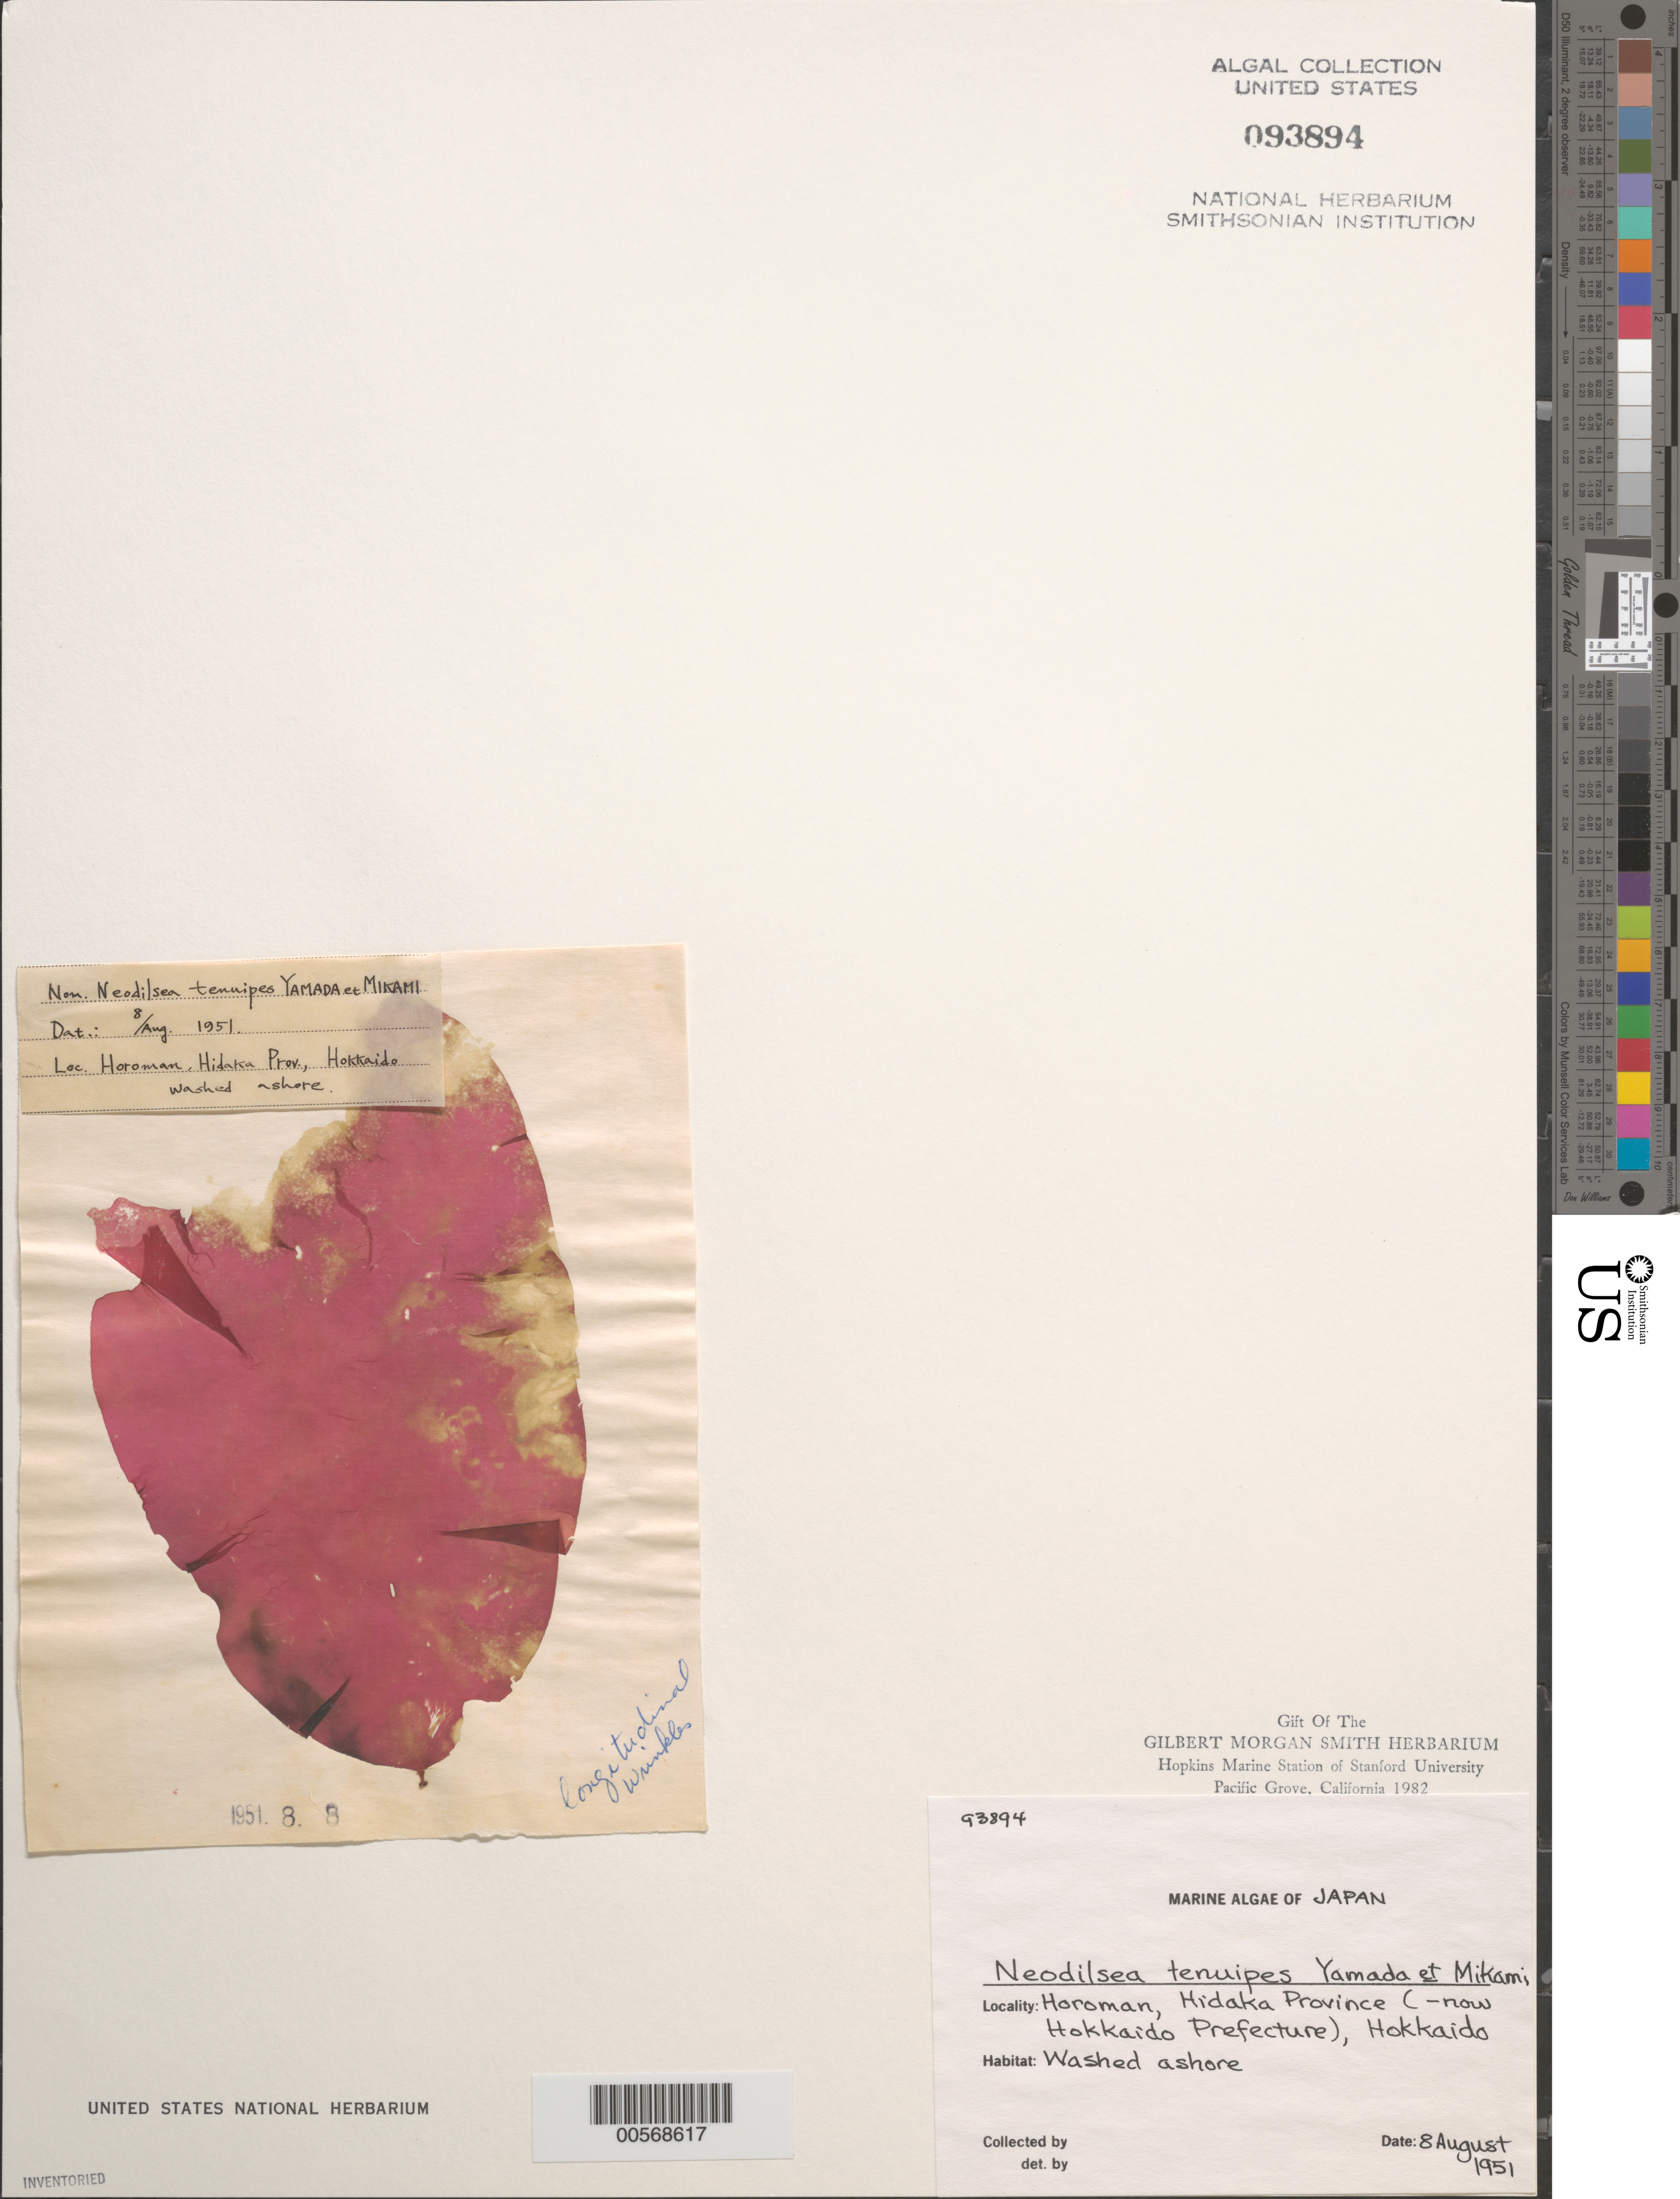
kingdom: Plantae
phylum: Rhodophyta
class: Florideophyceae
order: Gigartinales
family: Dumontiaceae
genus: Neodilsea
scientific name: Neodilsea tenuipes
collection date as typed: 08 Aug 1951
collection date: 1951-08-08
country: Japan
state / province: Hokkaido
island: Hokkaido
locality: Horoman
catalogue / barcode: US 93894